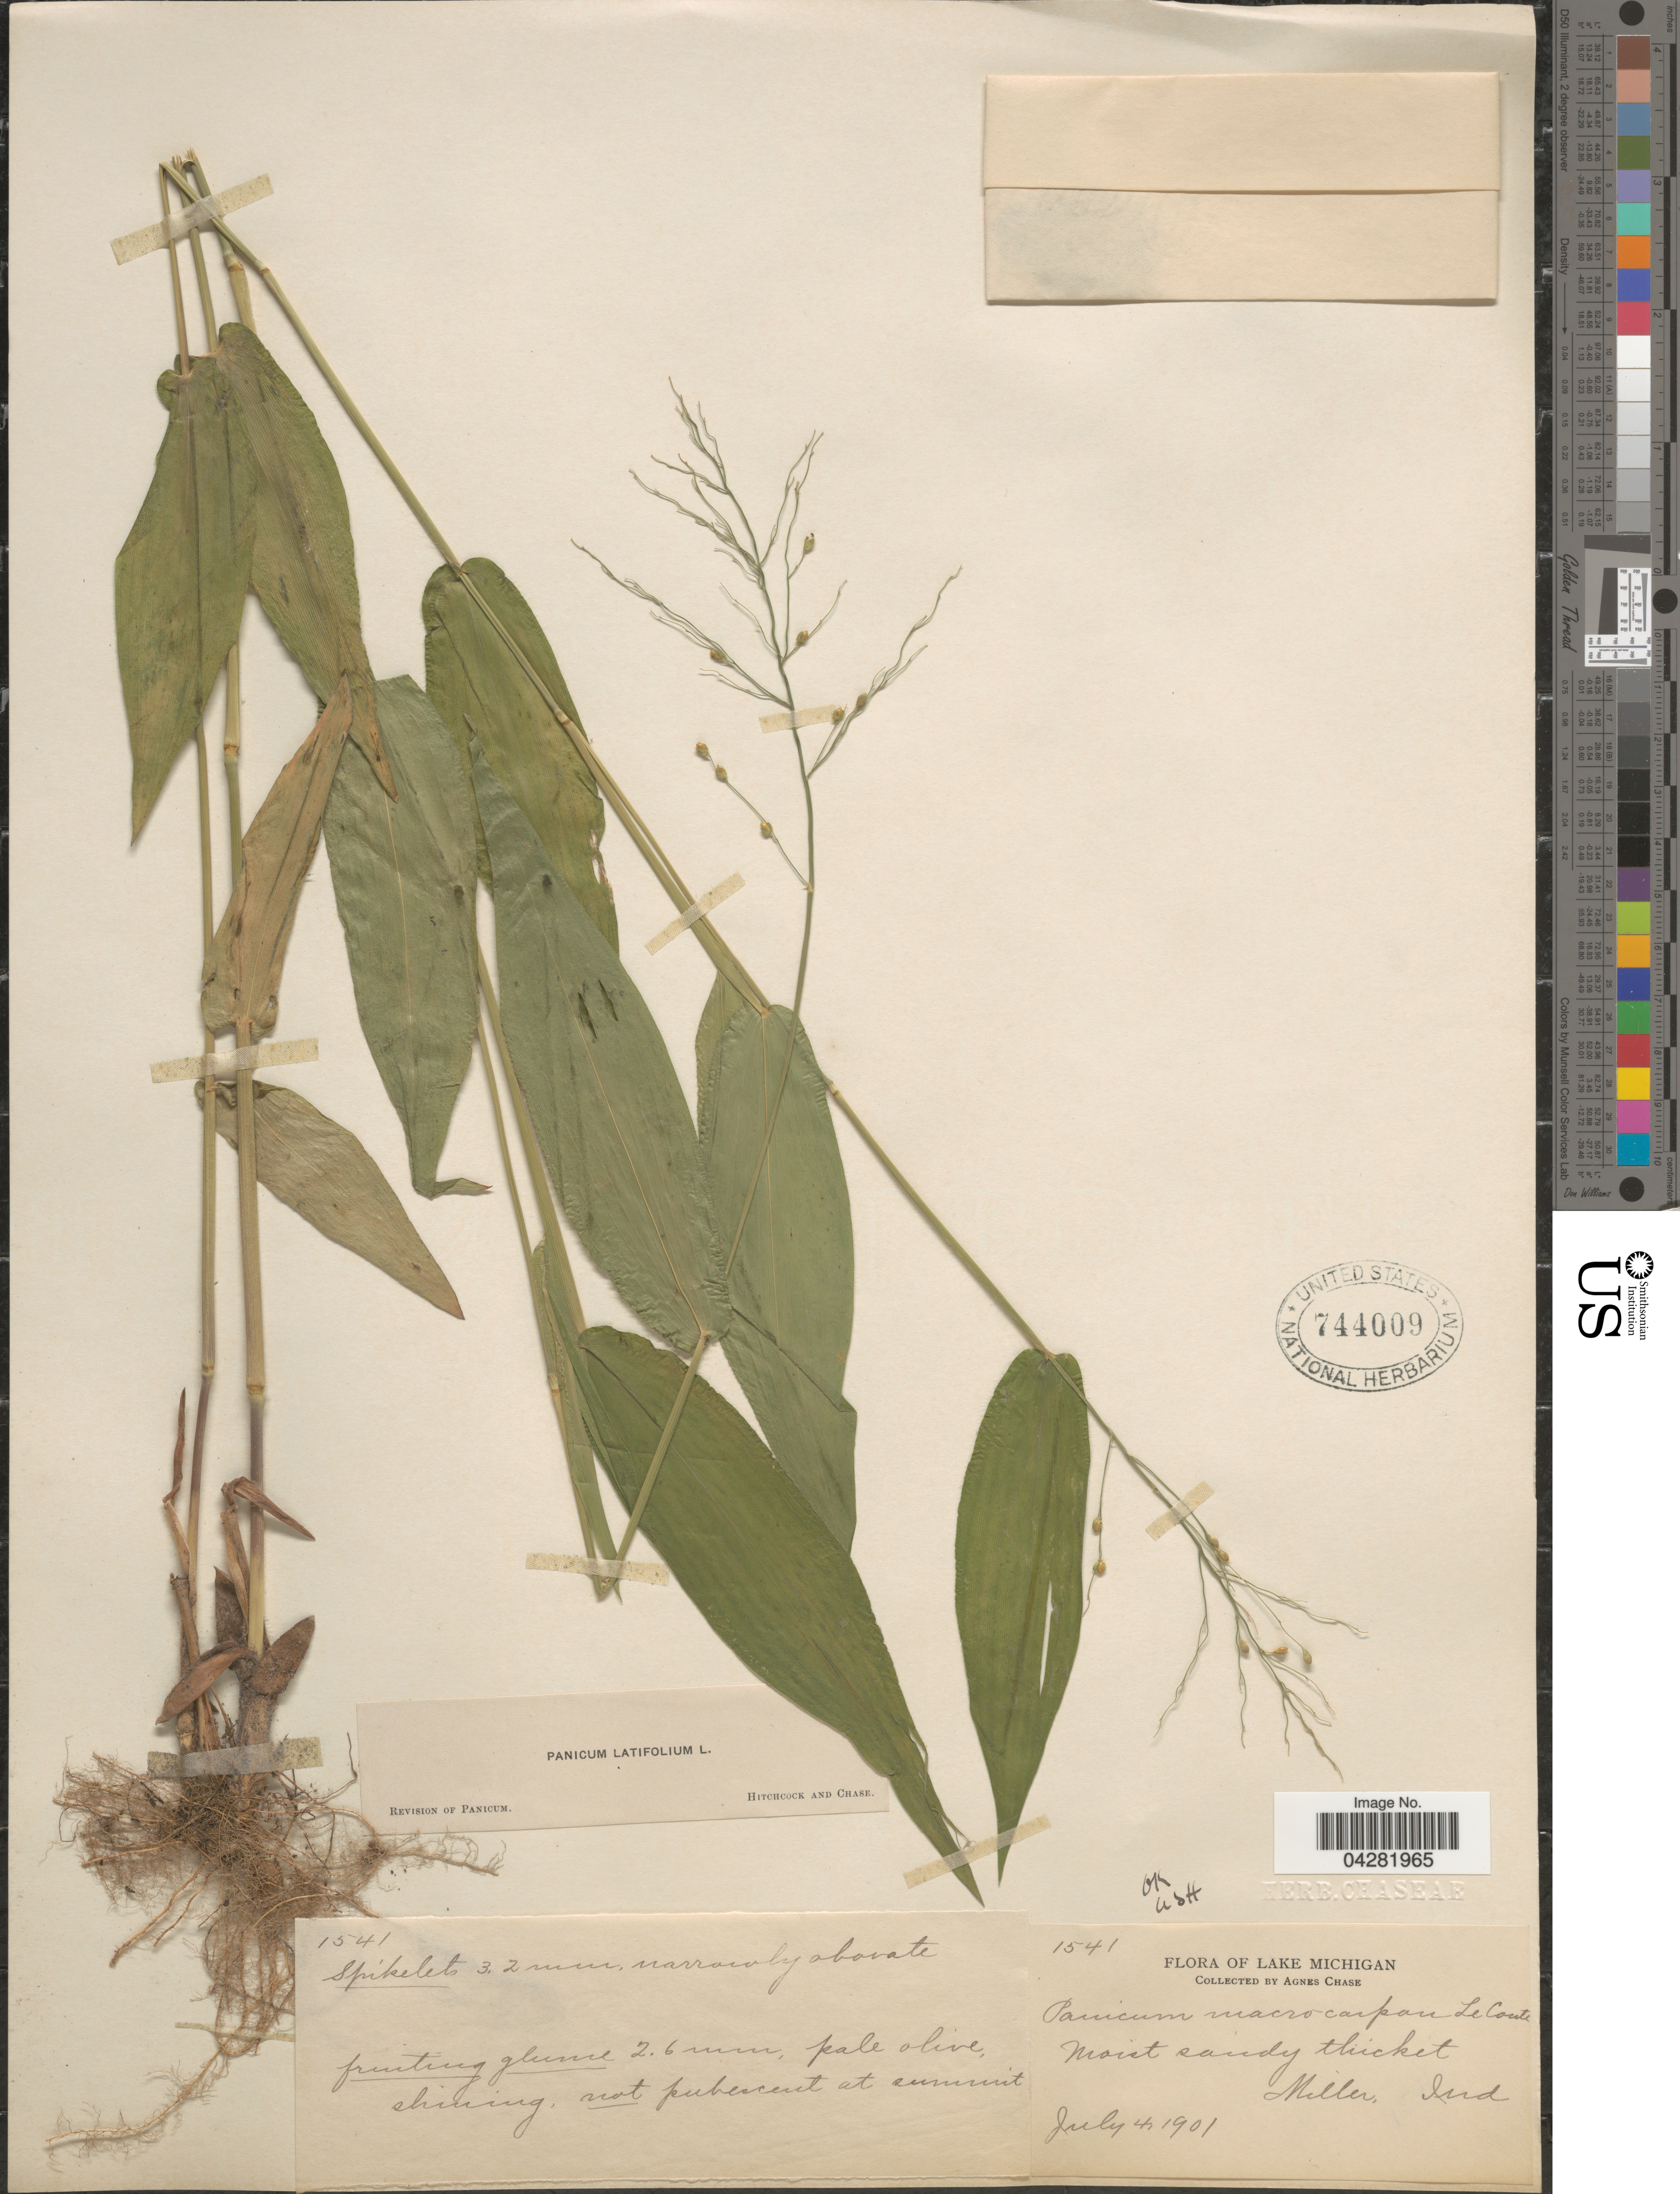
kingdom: Plantae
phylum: Tracheophyta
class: Liliopsida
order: Poales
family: Poaceae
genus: Dichanthelium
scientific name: Dichanthelium latifolium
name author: (L.) Harvill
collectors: A. Chase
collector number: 1541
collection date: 1901-07-04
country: United States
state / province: Indiana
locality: Lake Michigan. Miller.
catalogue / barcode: US 744009